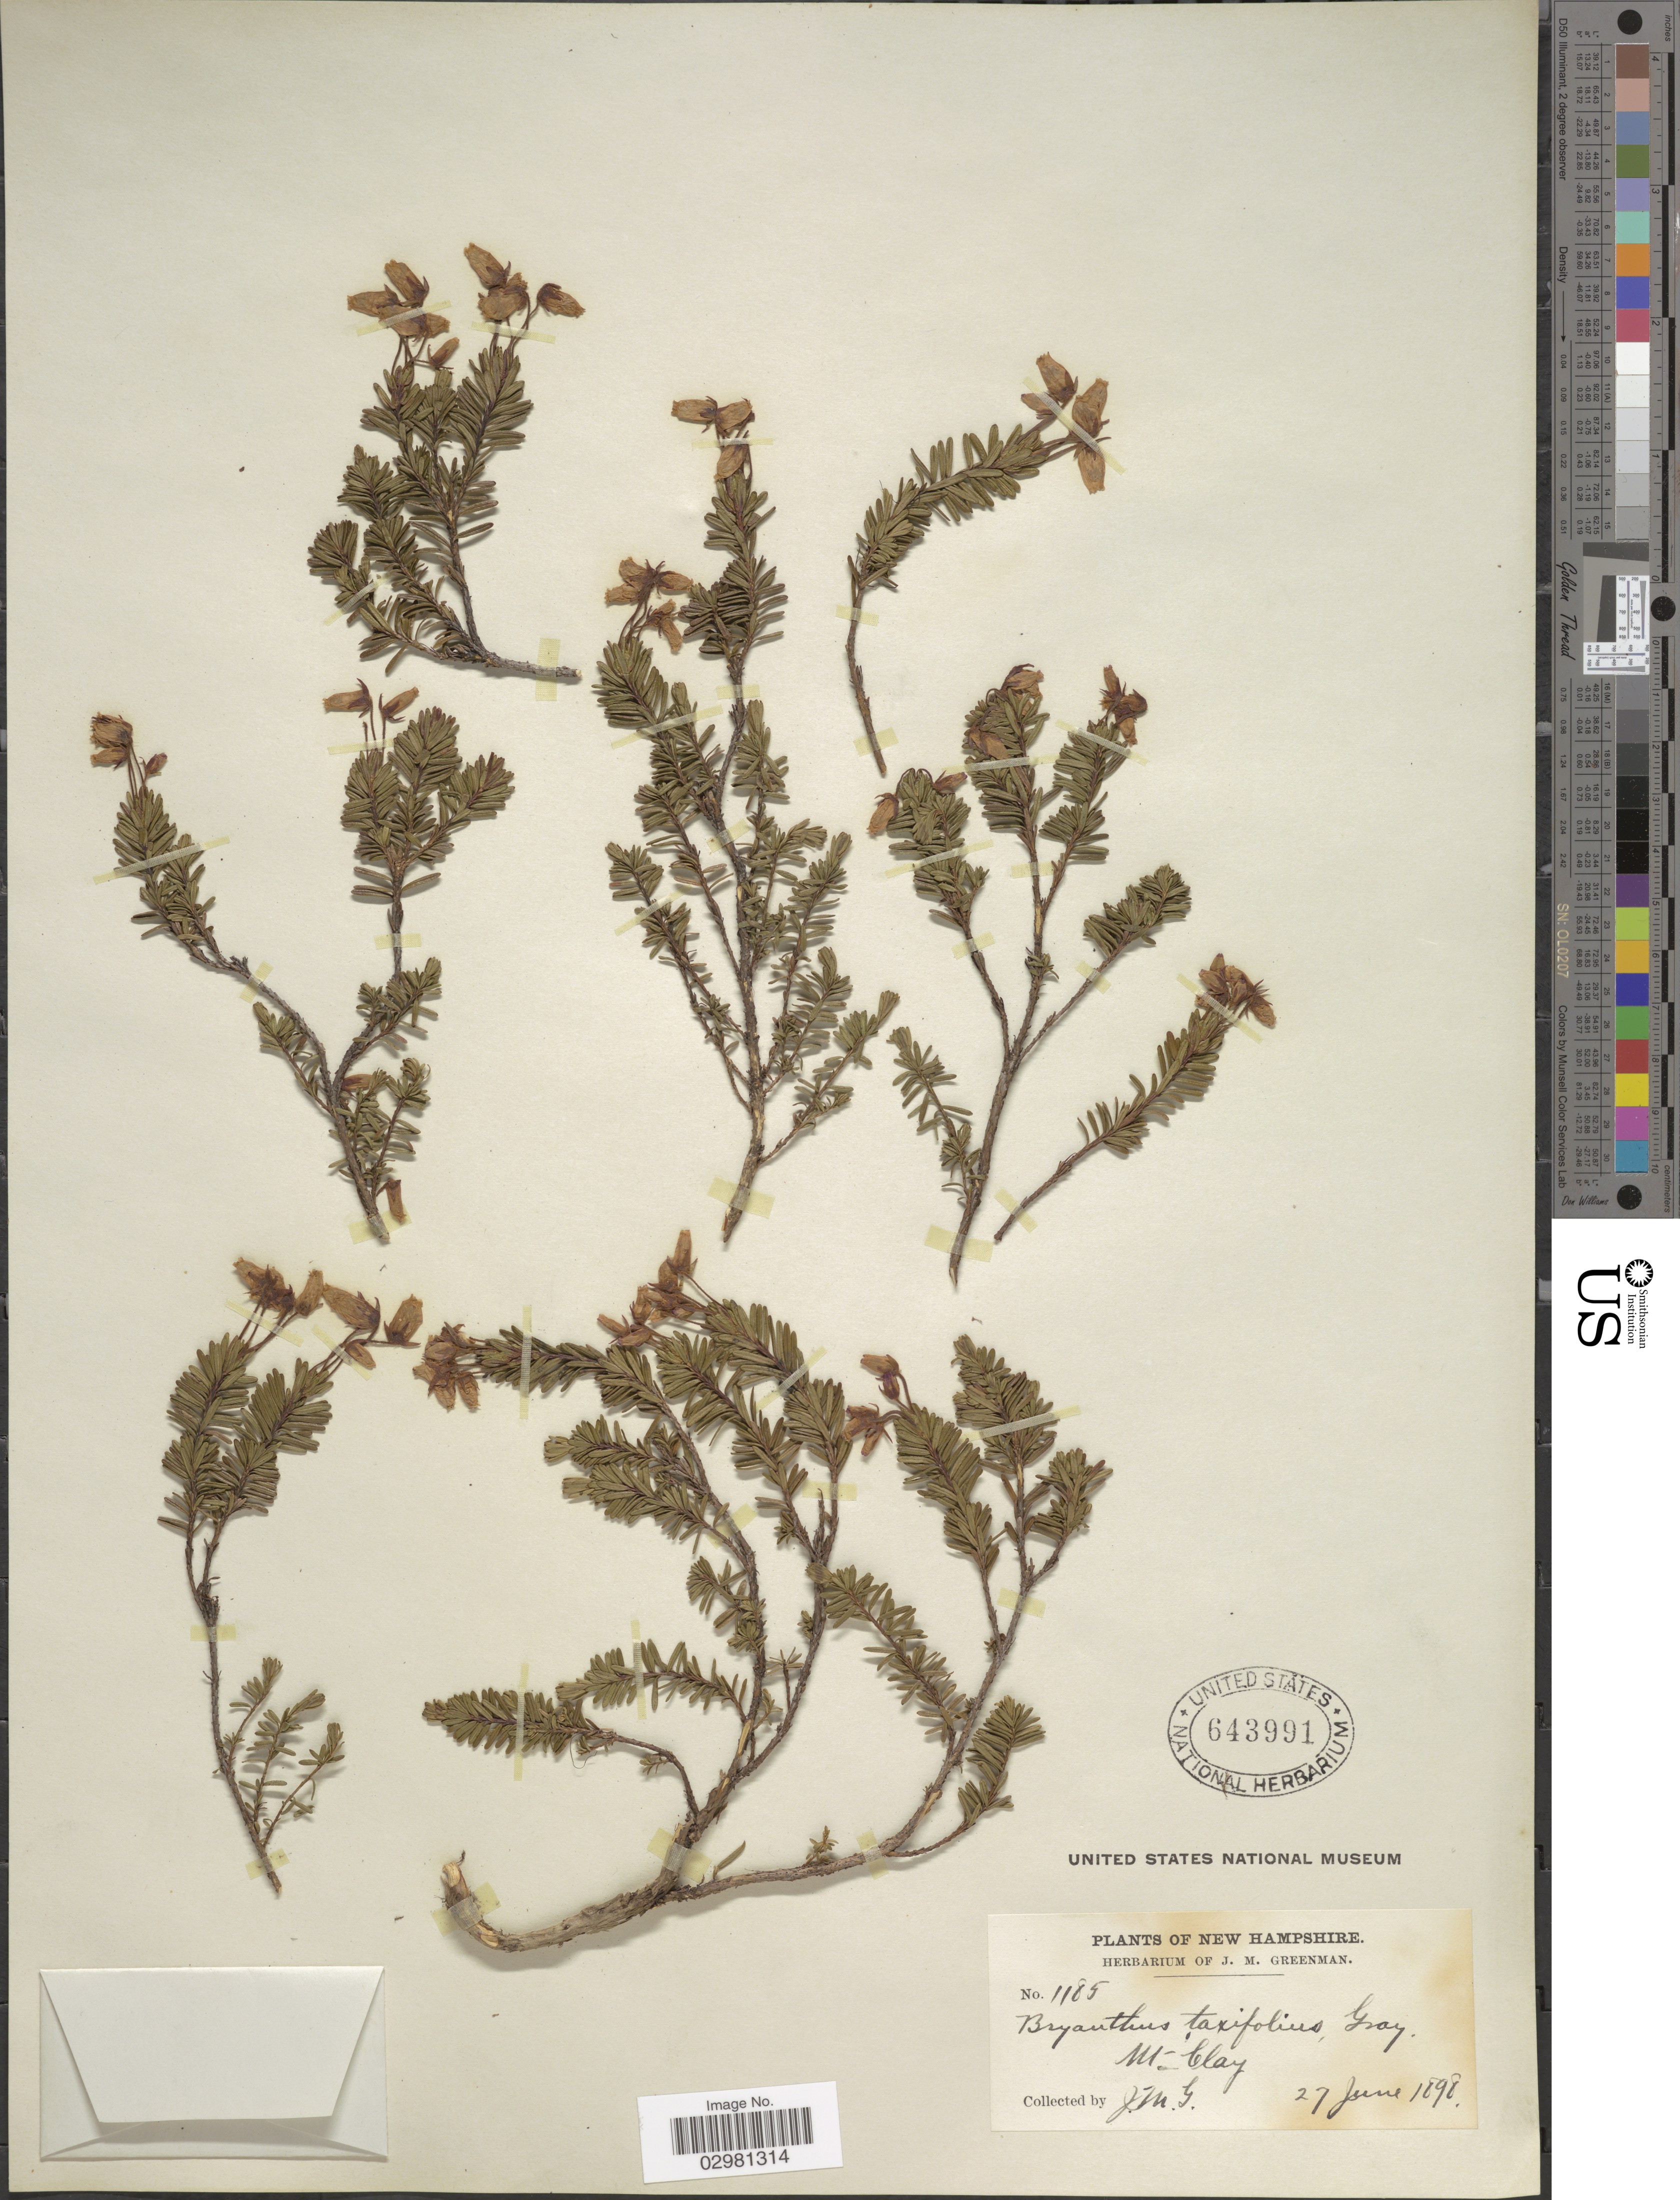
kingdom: Plantae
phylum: Tracheophyta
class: Magnoliopsida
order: Ericales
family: Ericaceae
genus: Phyllodoce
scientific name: Phyllodoce caerulea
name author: (L.) Bab.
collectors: J. M. Greenman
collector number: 1185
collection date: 1898-06-27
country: United States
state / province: New Hampshire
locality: Mt. Clay.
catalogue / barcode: US 643991